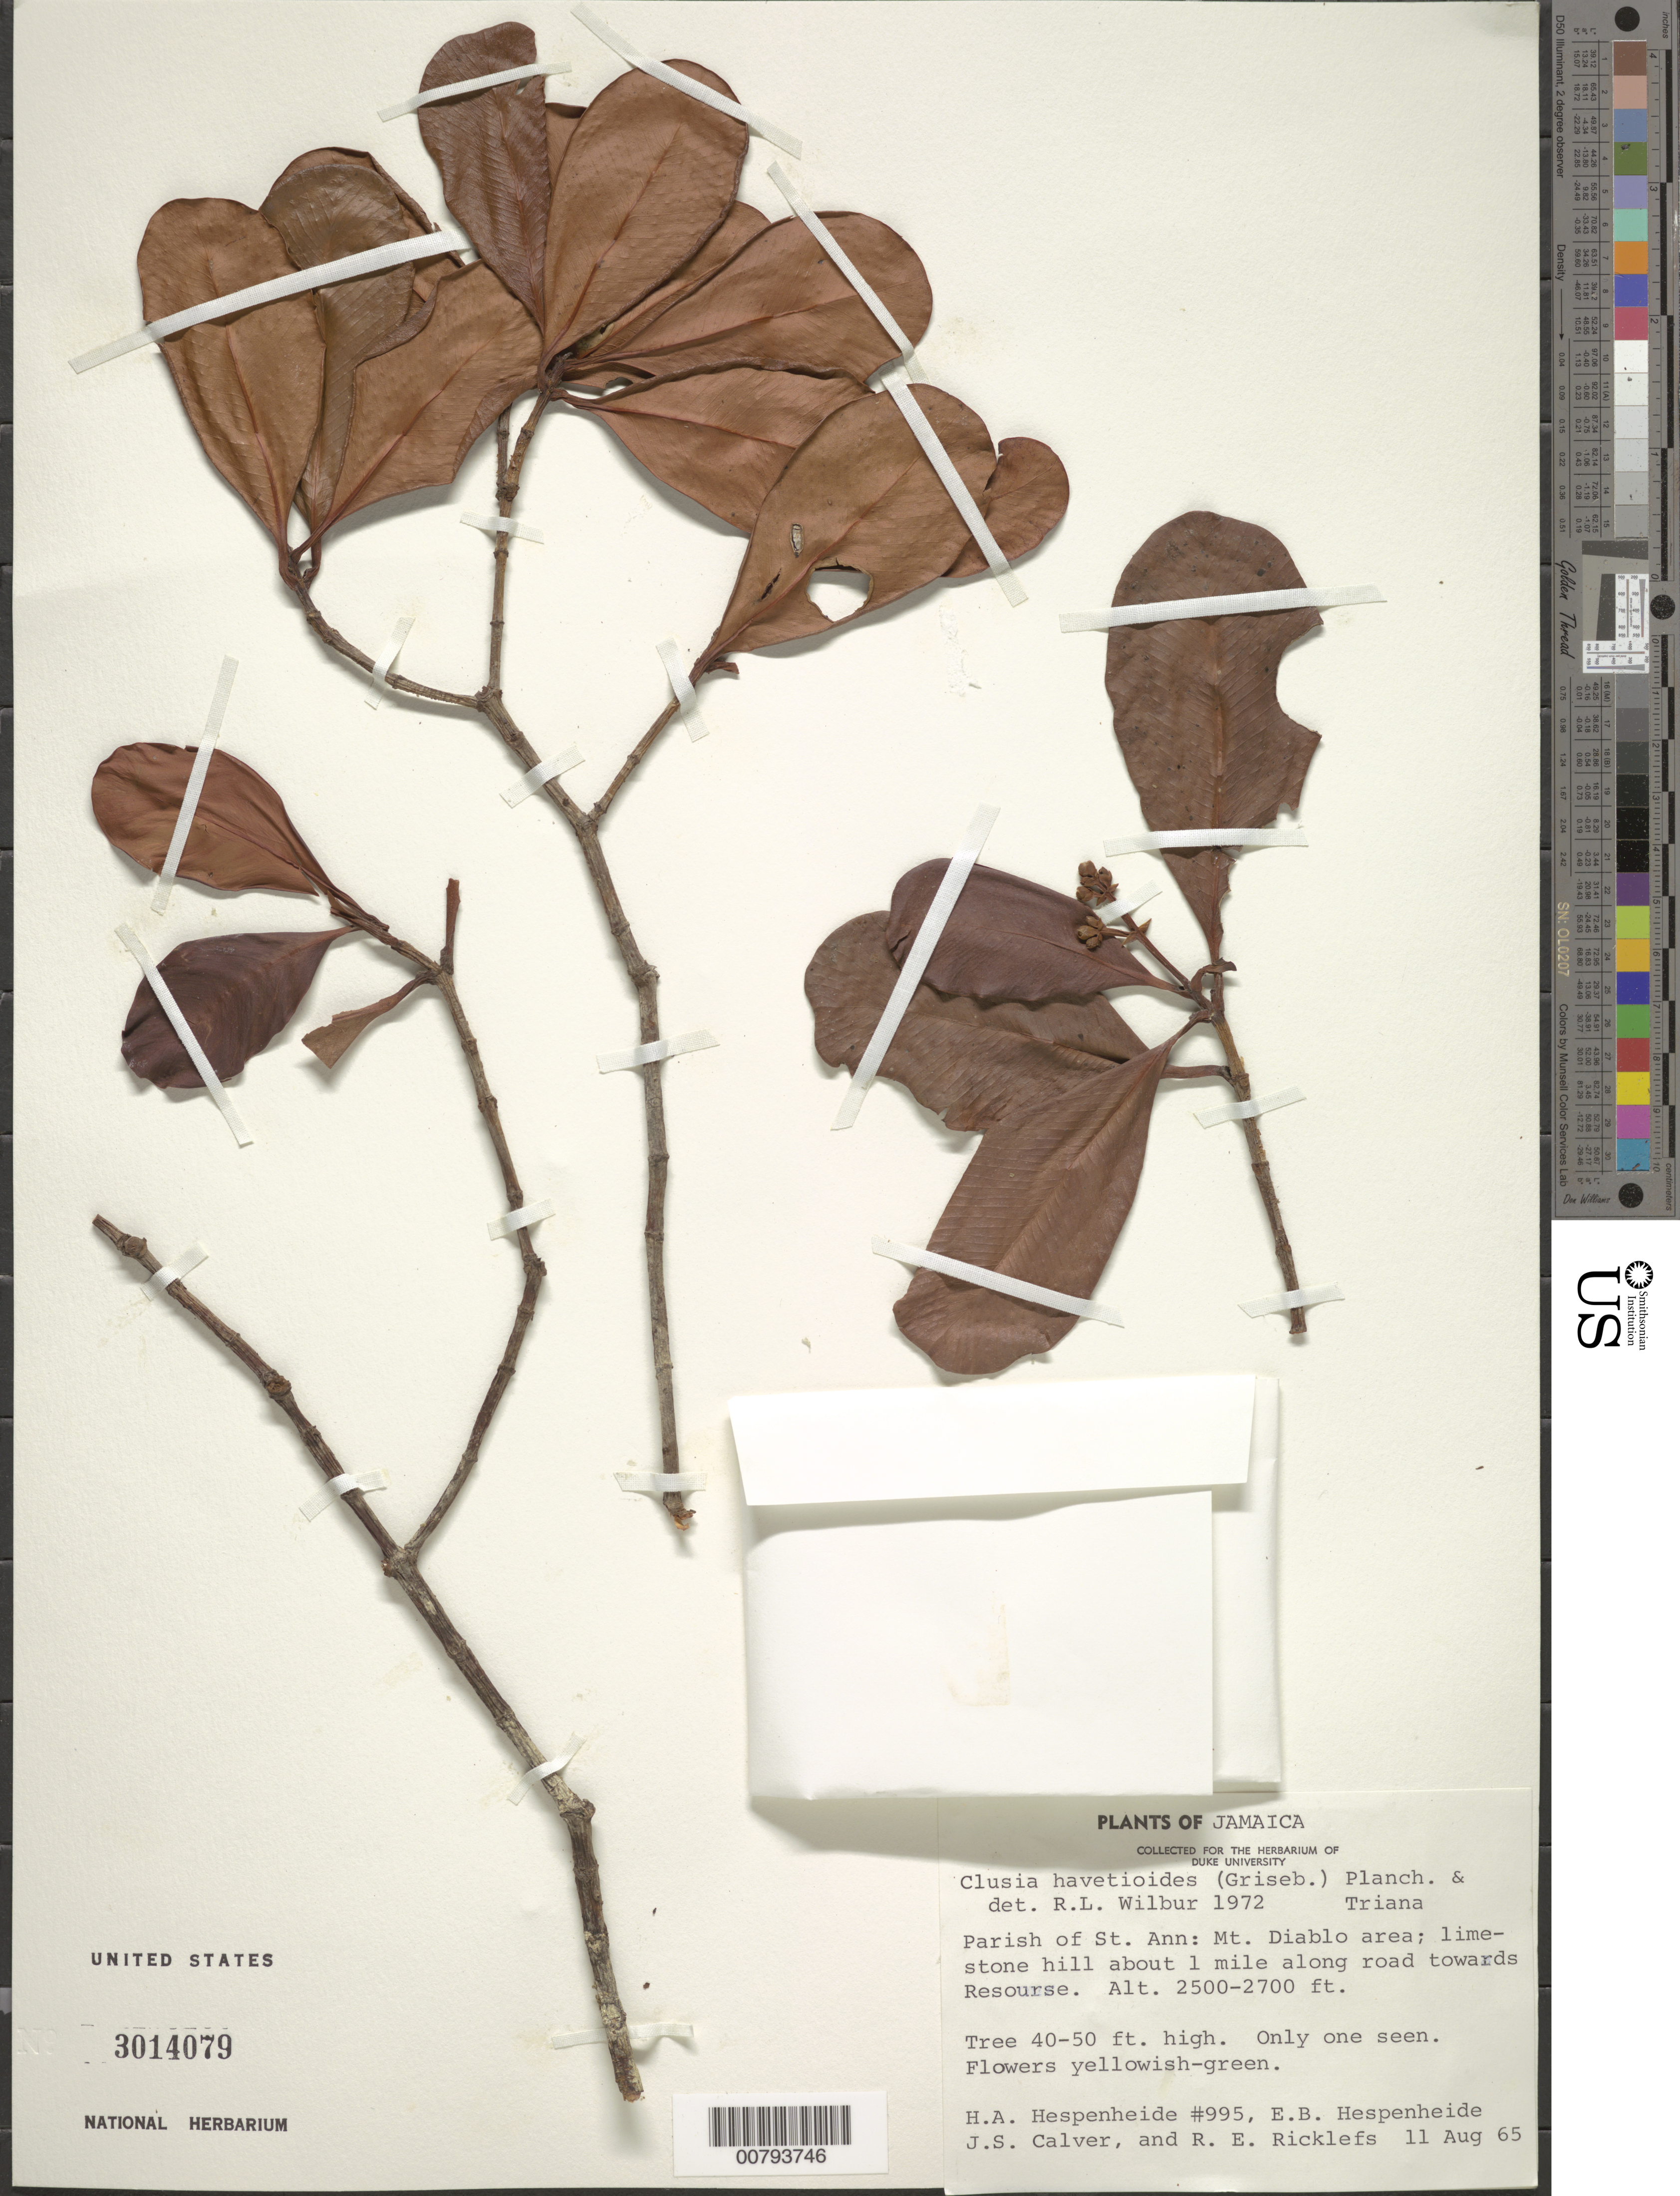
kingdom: Plantae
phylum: Tracheophyta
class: Magnoliopsida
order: Malpighiales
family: Clusiaceae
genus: Clusia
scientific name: Clusia havetioides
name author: (Griseb.) Planch. & Triana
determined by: Wilbur, R. L.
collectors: H. A. Hespenheide, E. Hespenheide, J. Calver & R. Ricklefs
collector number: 995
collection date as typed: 11 Aug 1965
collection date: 1965-08-11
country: Jamaica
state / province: Saint Ann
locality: Mt. Diablo area; about 1 mi. along road towards Resourse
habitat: Limestone hill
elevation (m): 762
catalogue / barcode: US 3014079